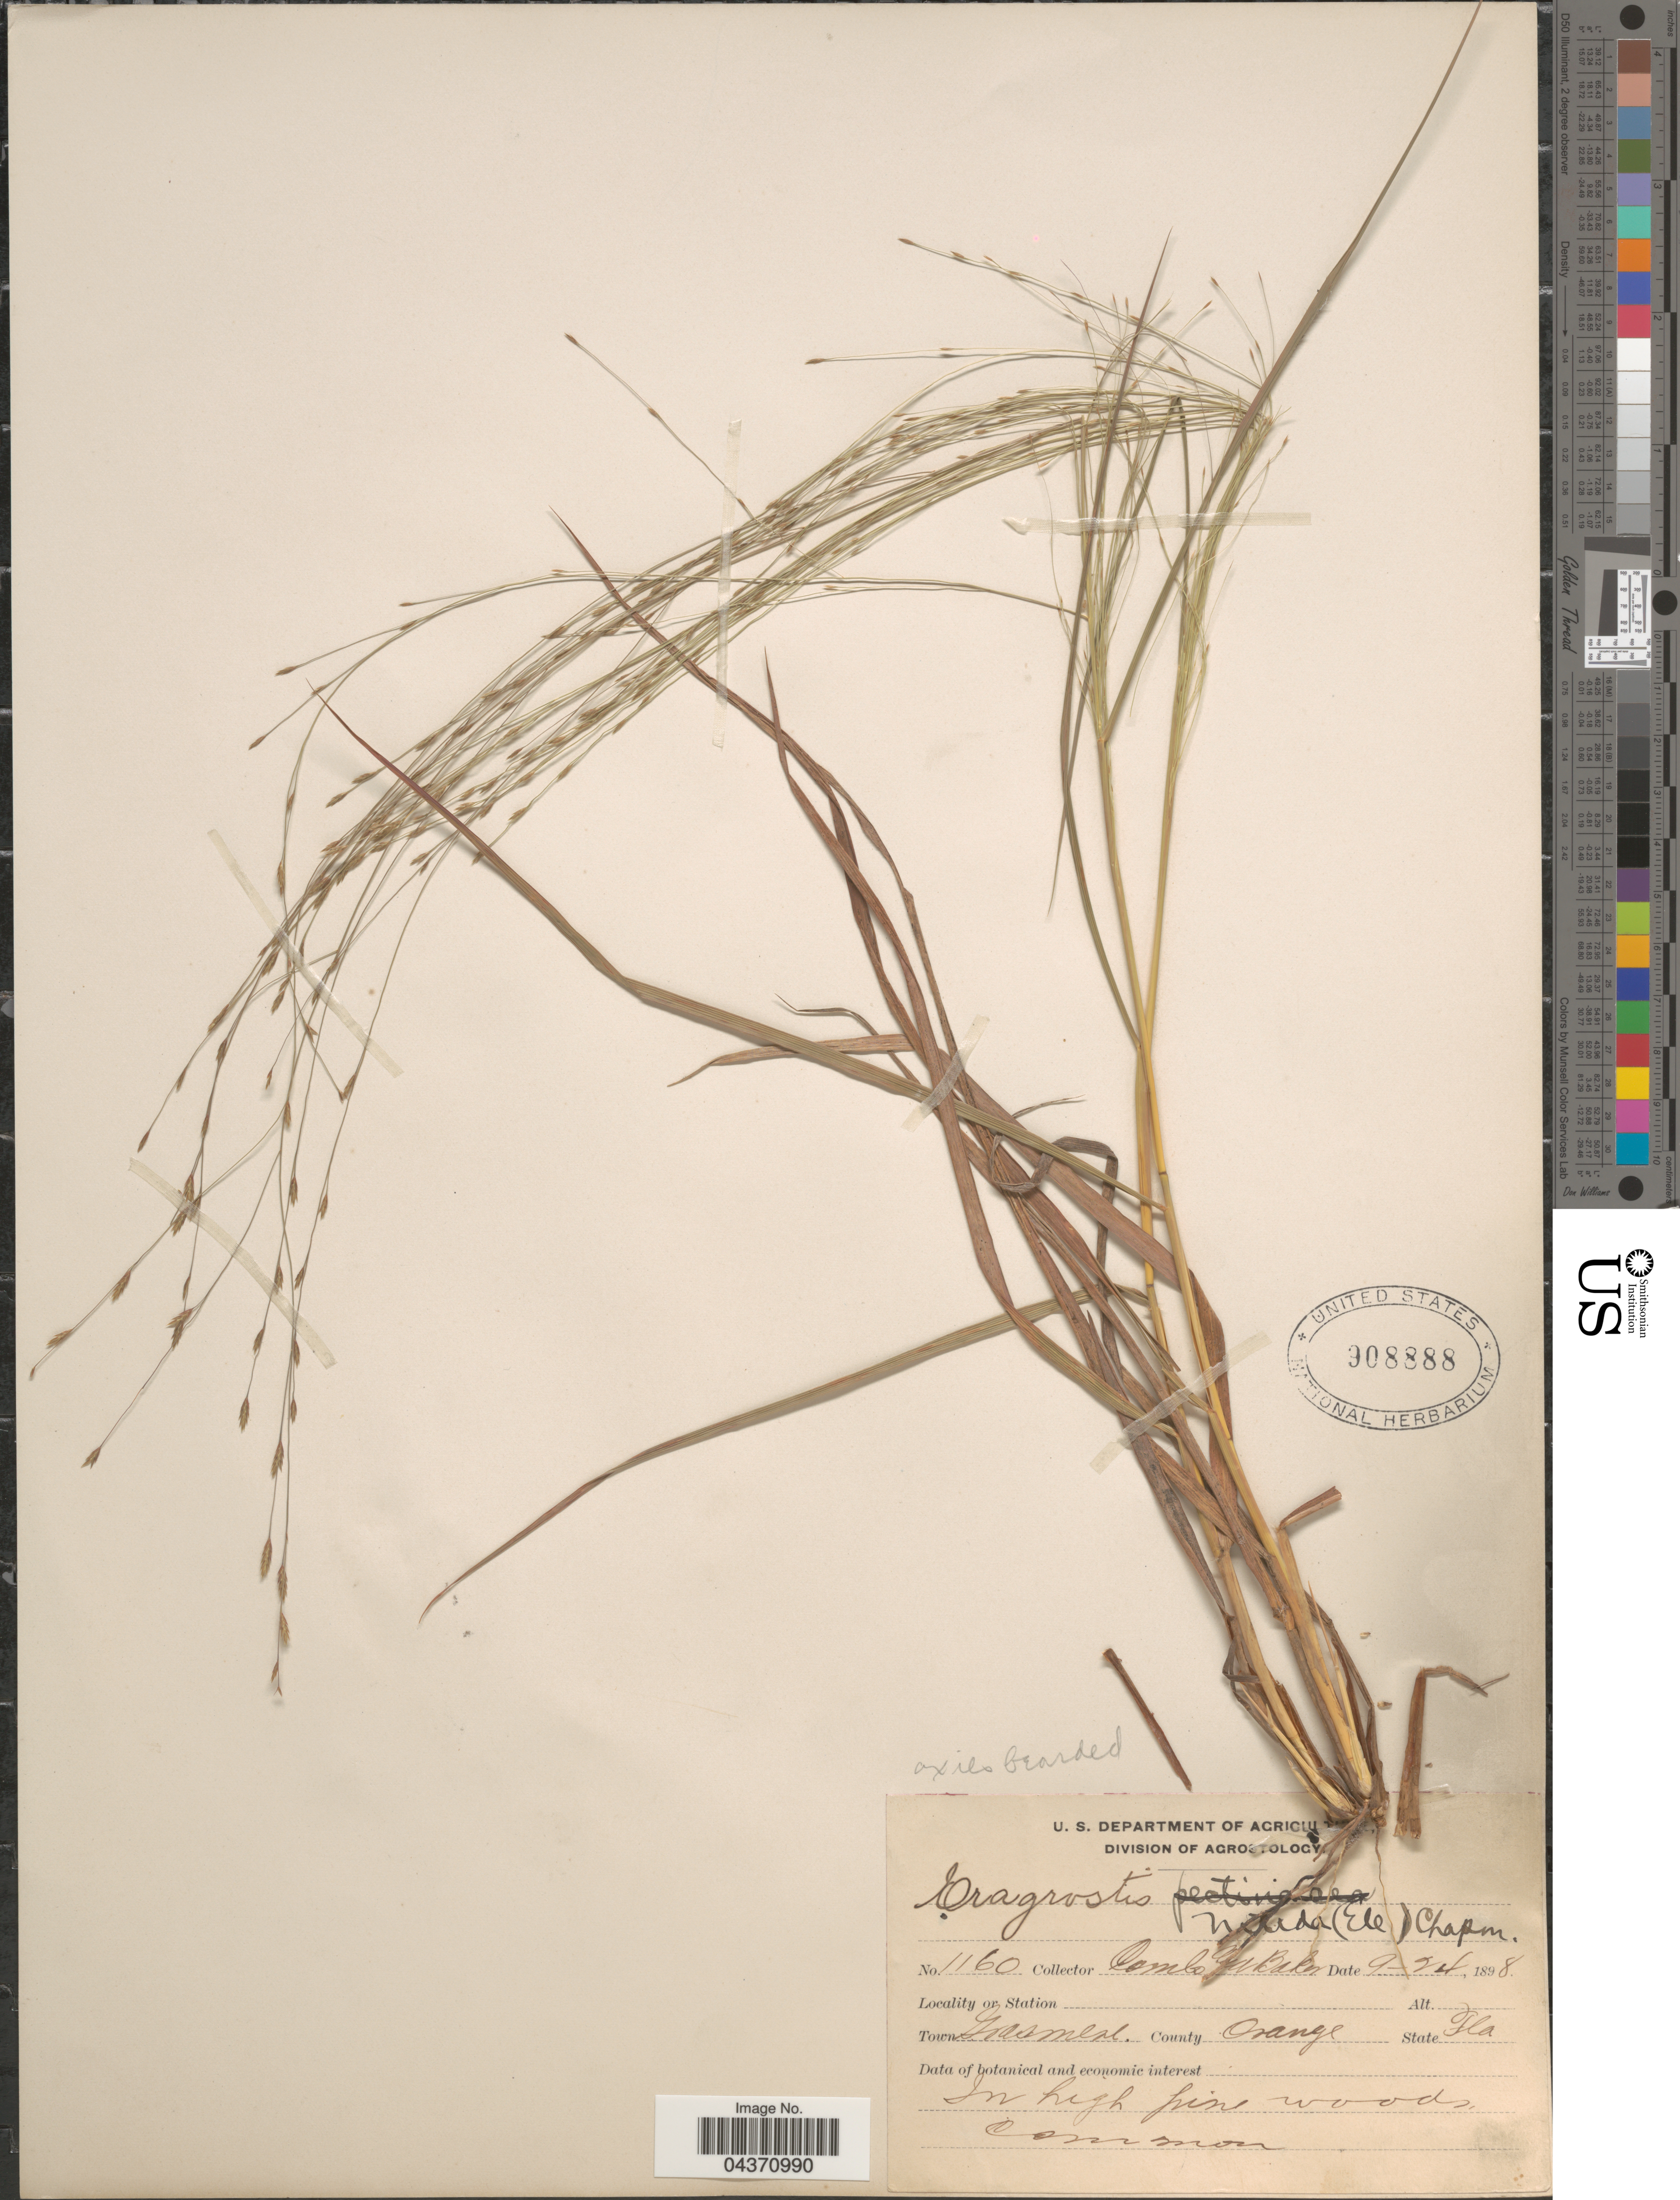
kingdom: Plantae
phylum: Tracheophyta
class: Liliopsida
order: Poales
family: Poaceae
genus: Eragrostis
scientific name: Eragrostis refracta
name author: (Muhl.) Scribn.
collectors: -. Combs & -- Baker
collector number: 1160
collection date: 1898-09-24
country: United States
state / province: Florida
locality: Town Grasmere. County Orange.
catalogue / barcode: US 908888